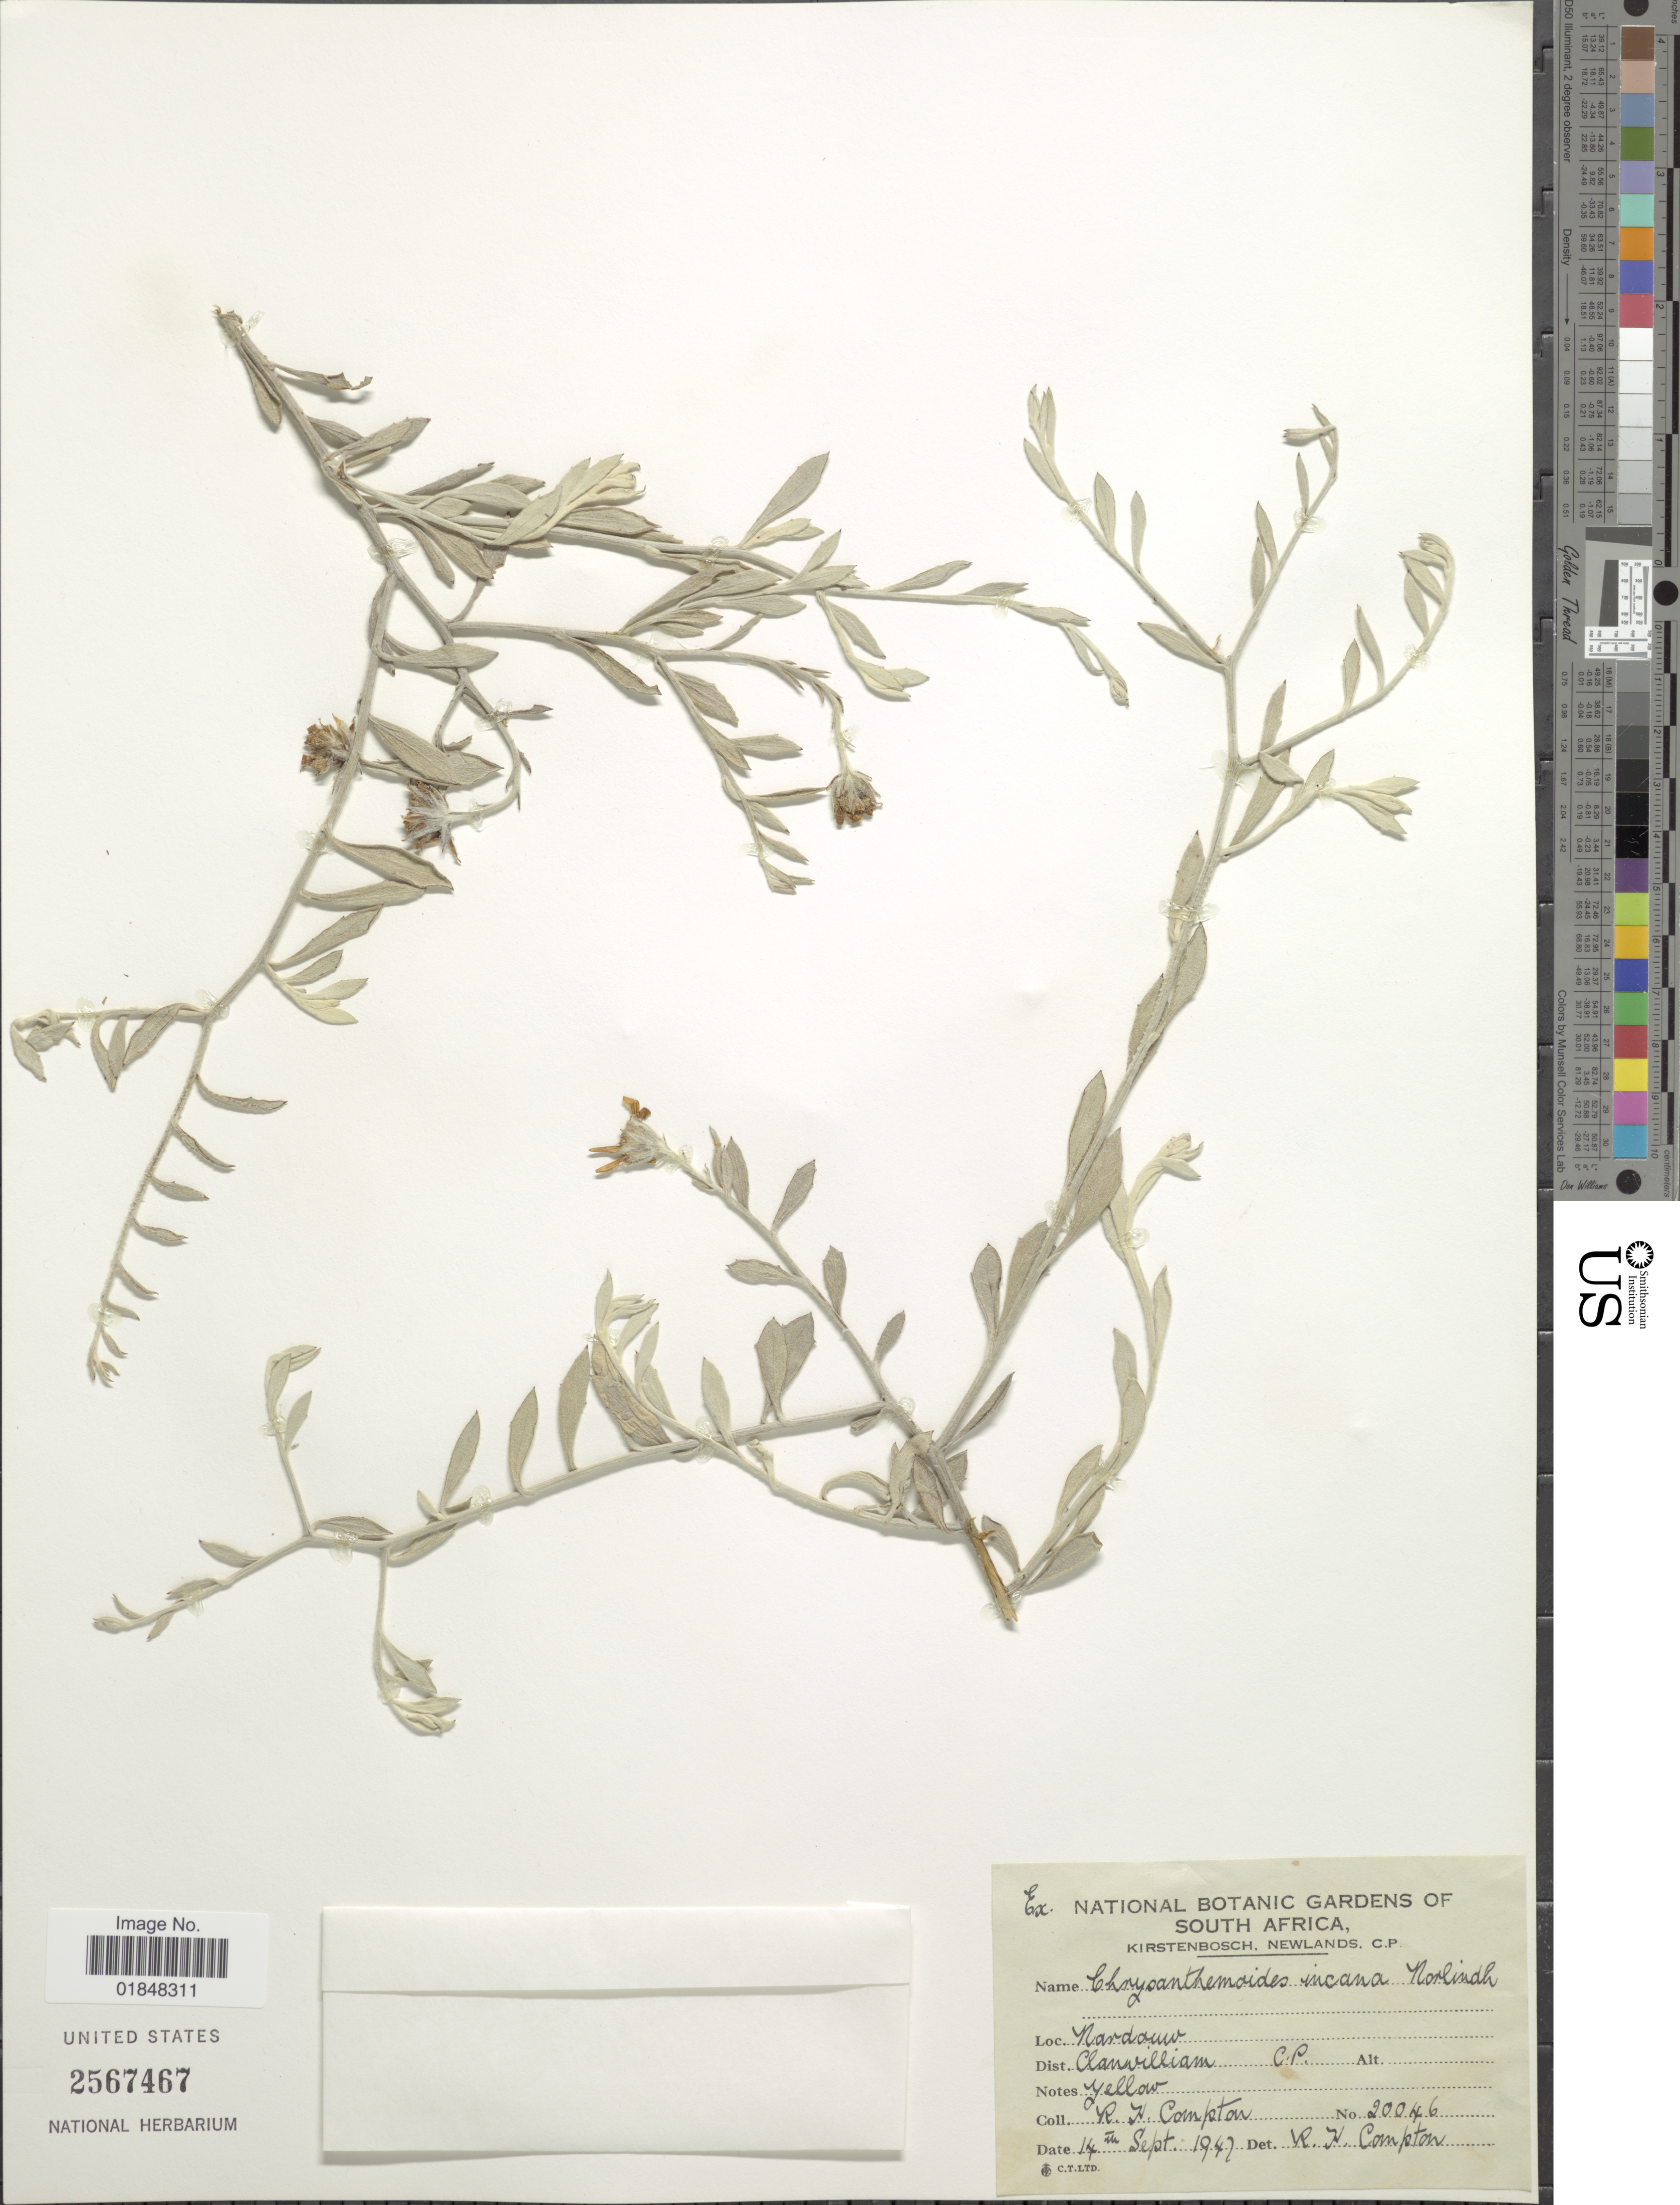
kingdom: Plantae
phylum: Tracheophyta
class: Magnoliopsida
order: Asterales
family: Asteraceae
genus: Osteospermum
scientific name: Osteospermum incana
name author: (Burm. f.) L.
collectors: R. H. Compton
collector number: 20046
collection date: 1947-09-14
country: South Africa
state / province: Western Cape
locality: Nardouw, Dist. Clanwilliam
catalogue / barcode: US 2567467